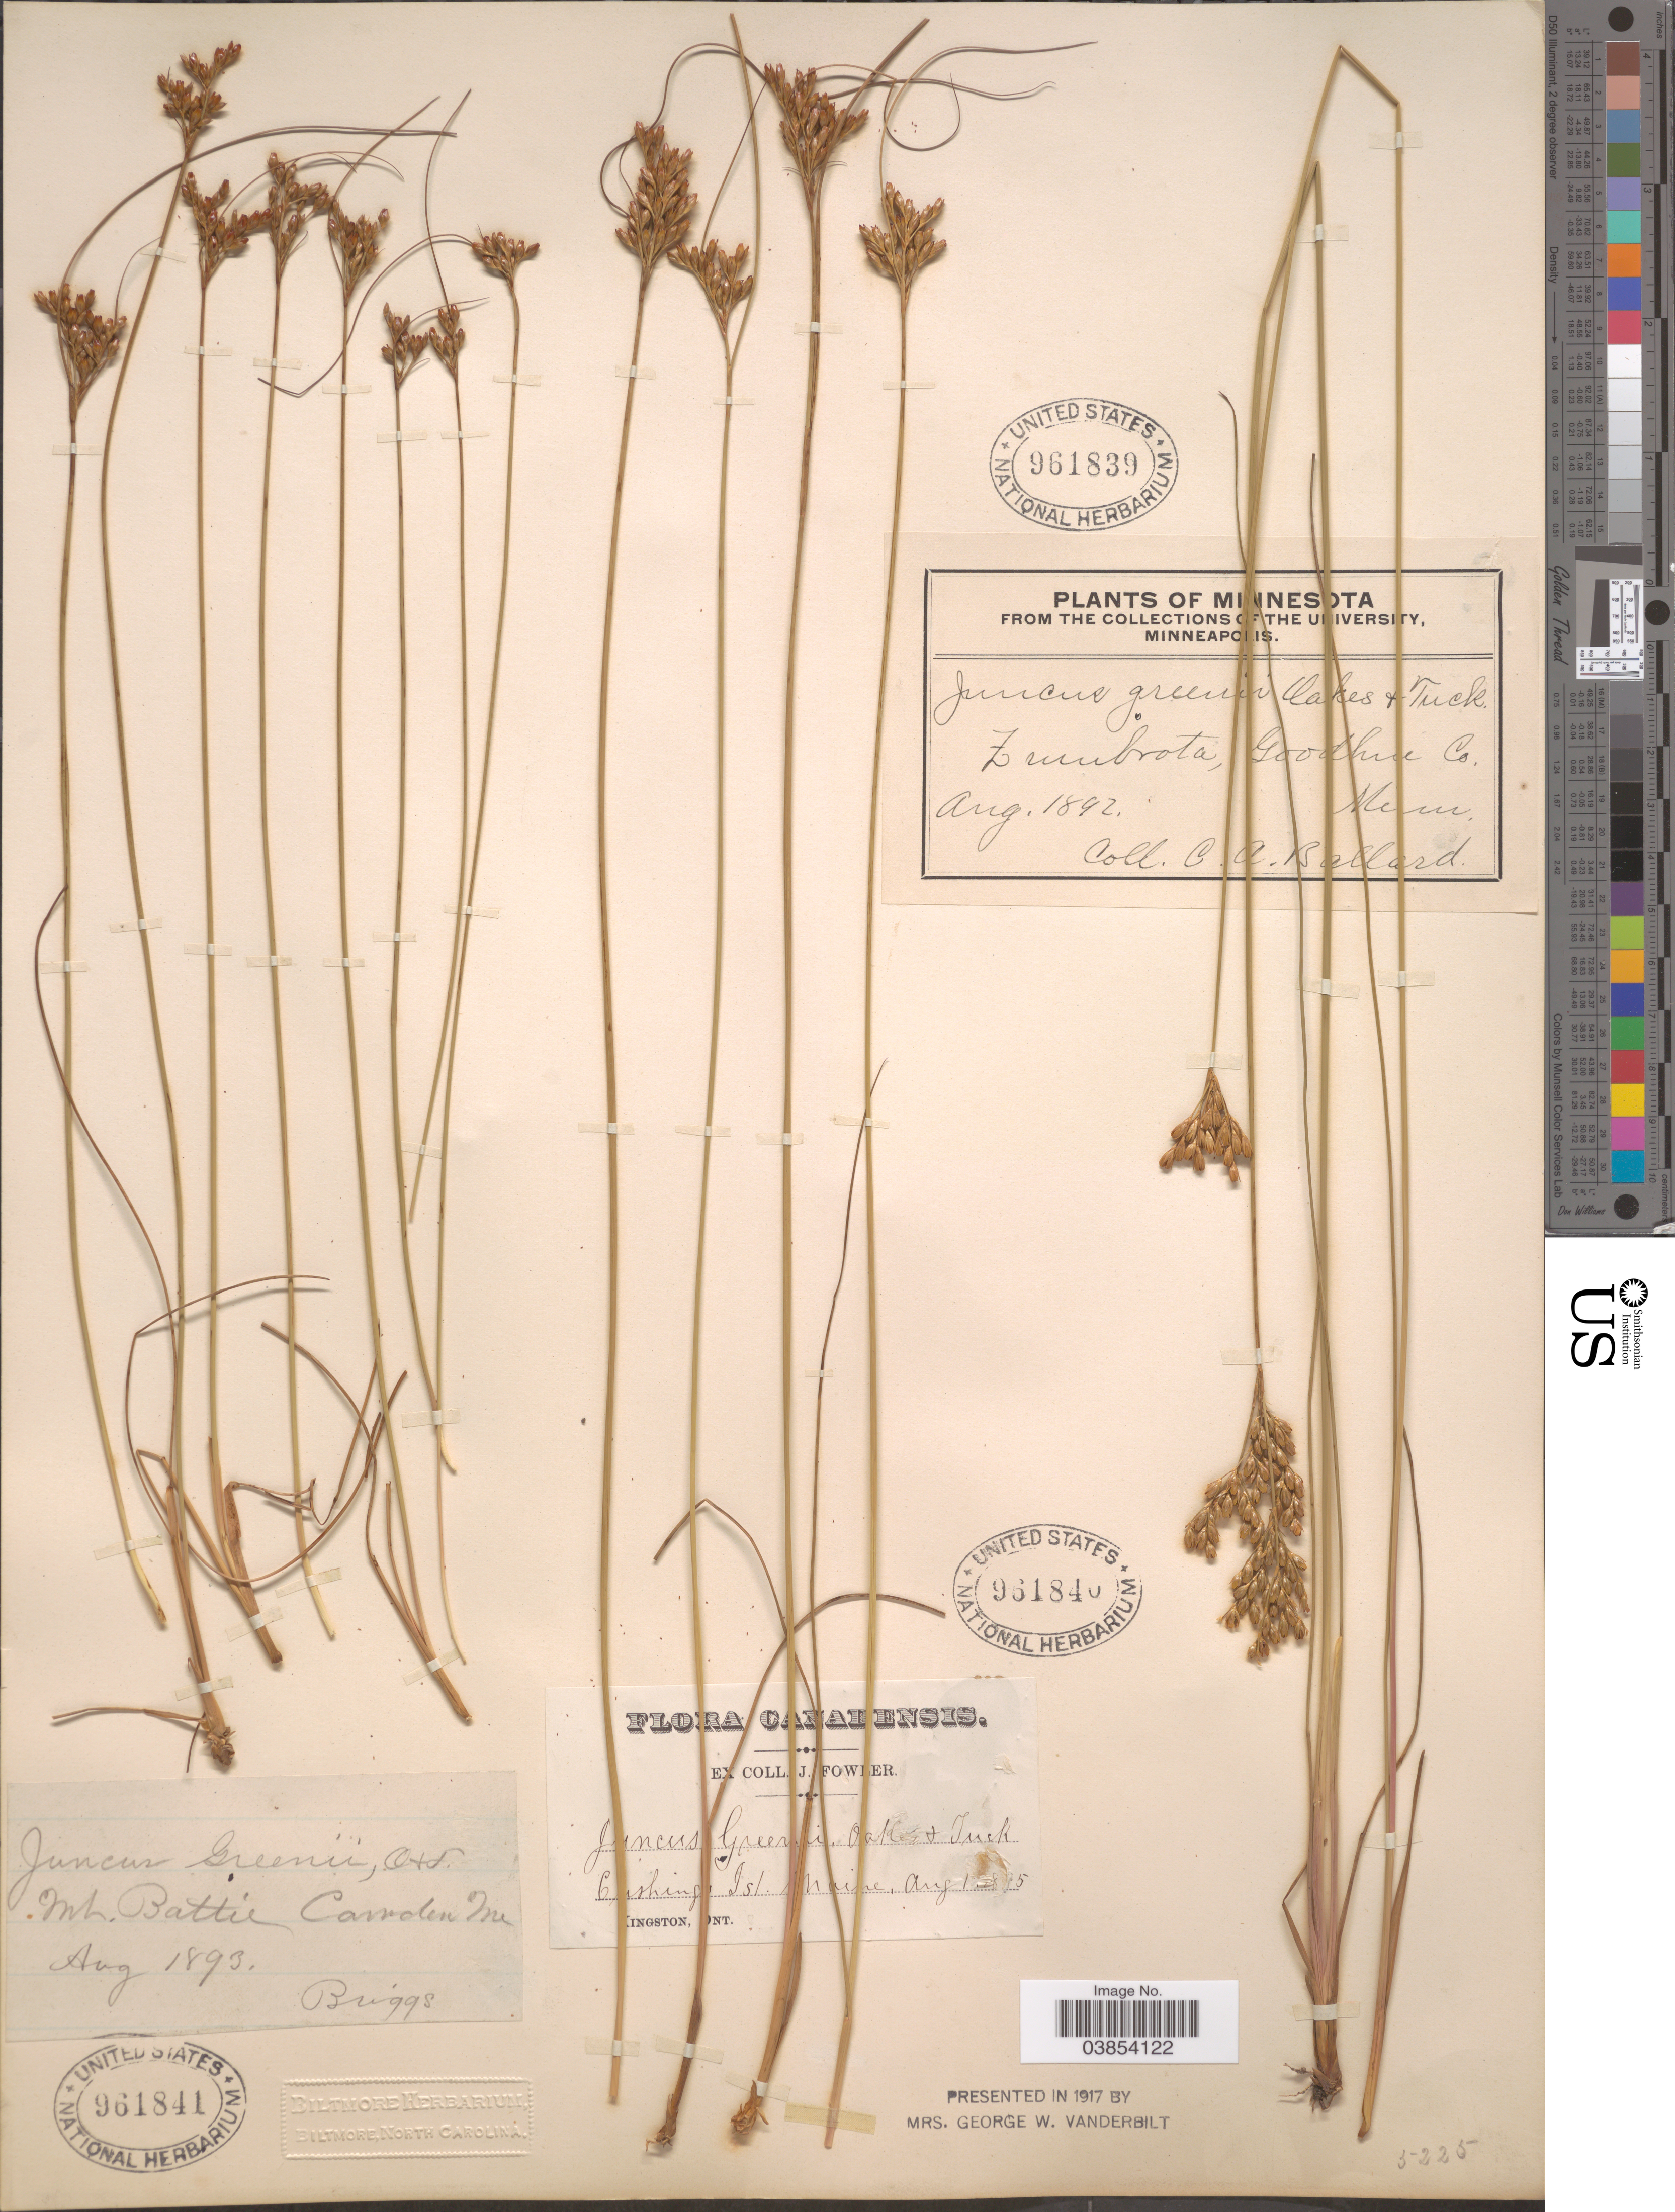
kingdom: Plantae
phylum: Tracheophyta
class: Liliopsida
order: Poales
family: Juncaceae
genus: Juncus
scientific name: Juncus greenei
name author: Oakes & Tuck.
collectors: ex herb. J. Fowler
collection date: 1885-08-01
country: United States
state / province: Maine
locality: Cushings Isl.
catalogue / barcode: US 961840-2